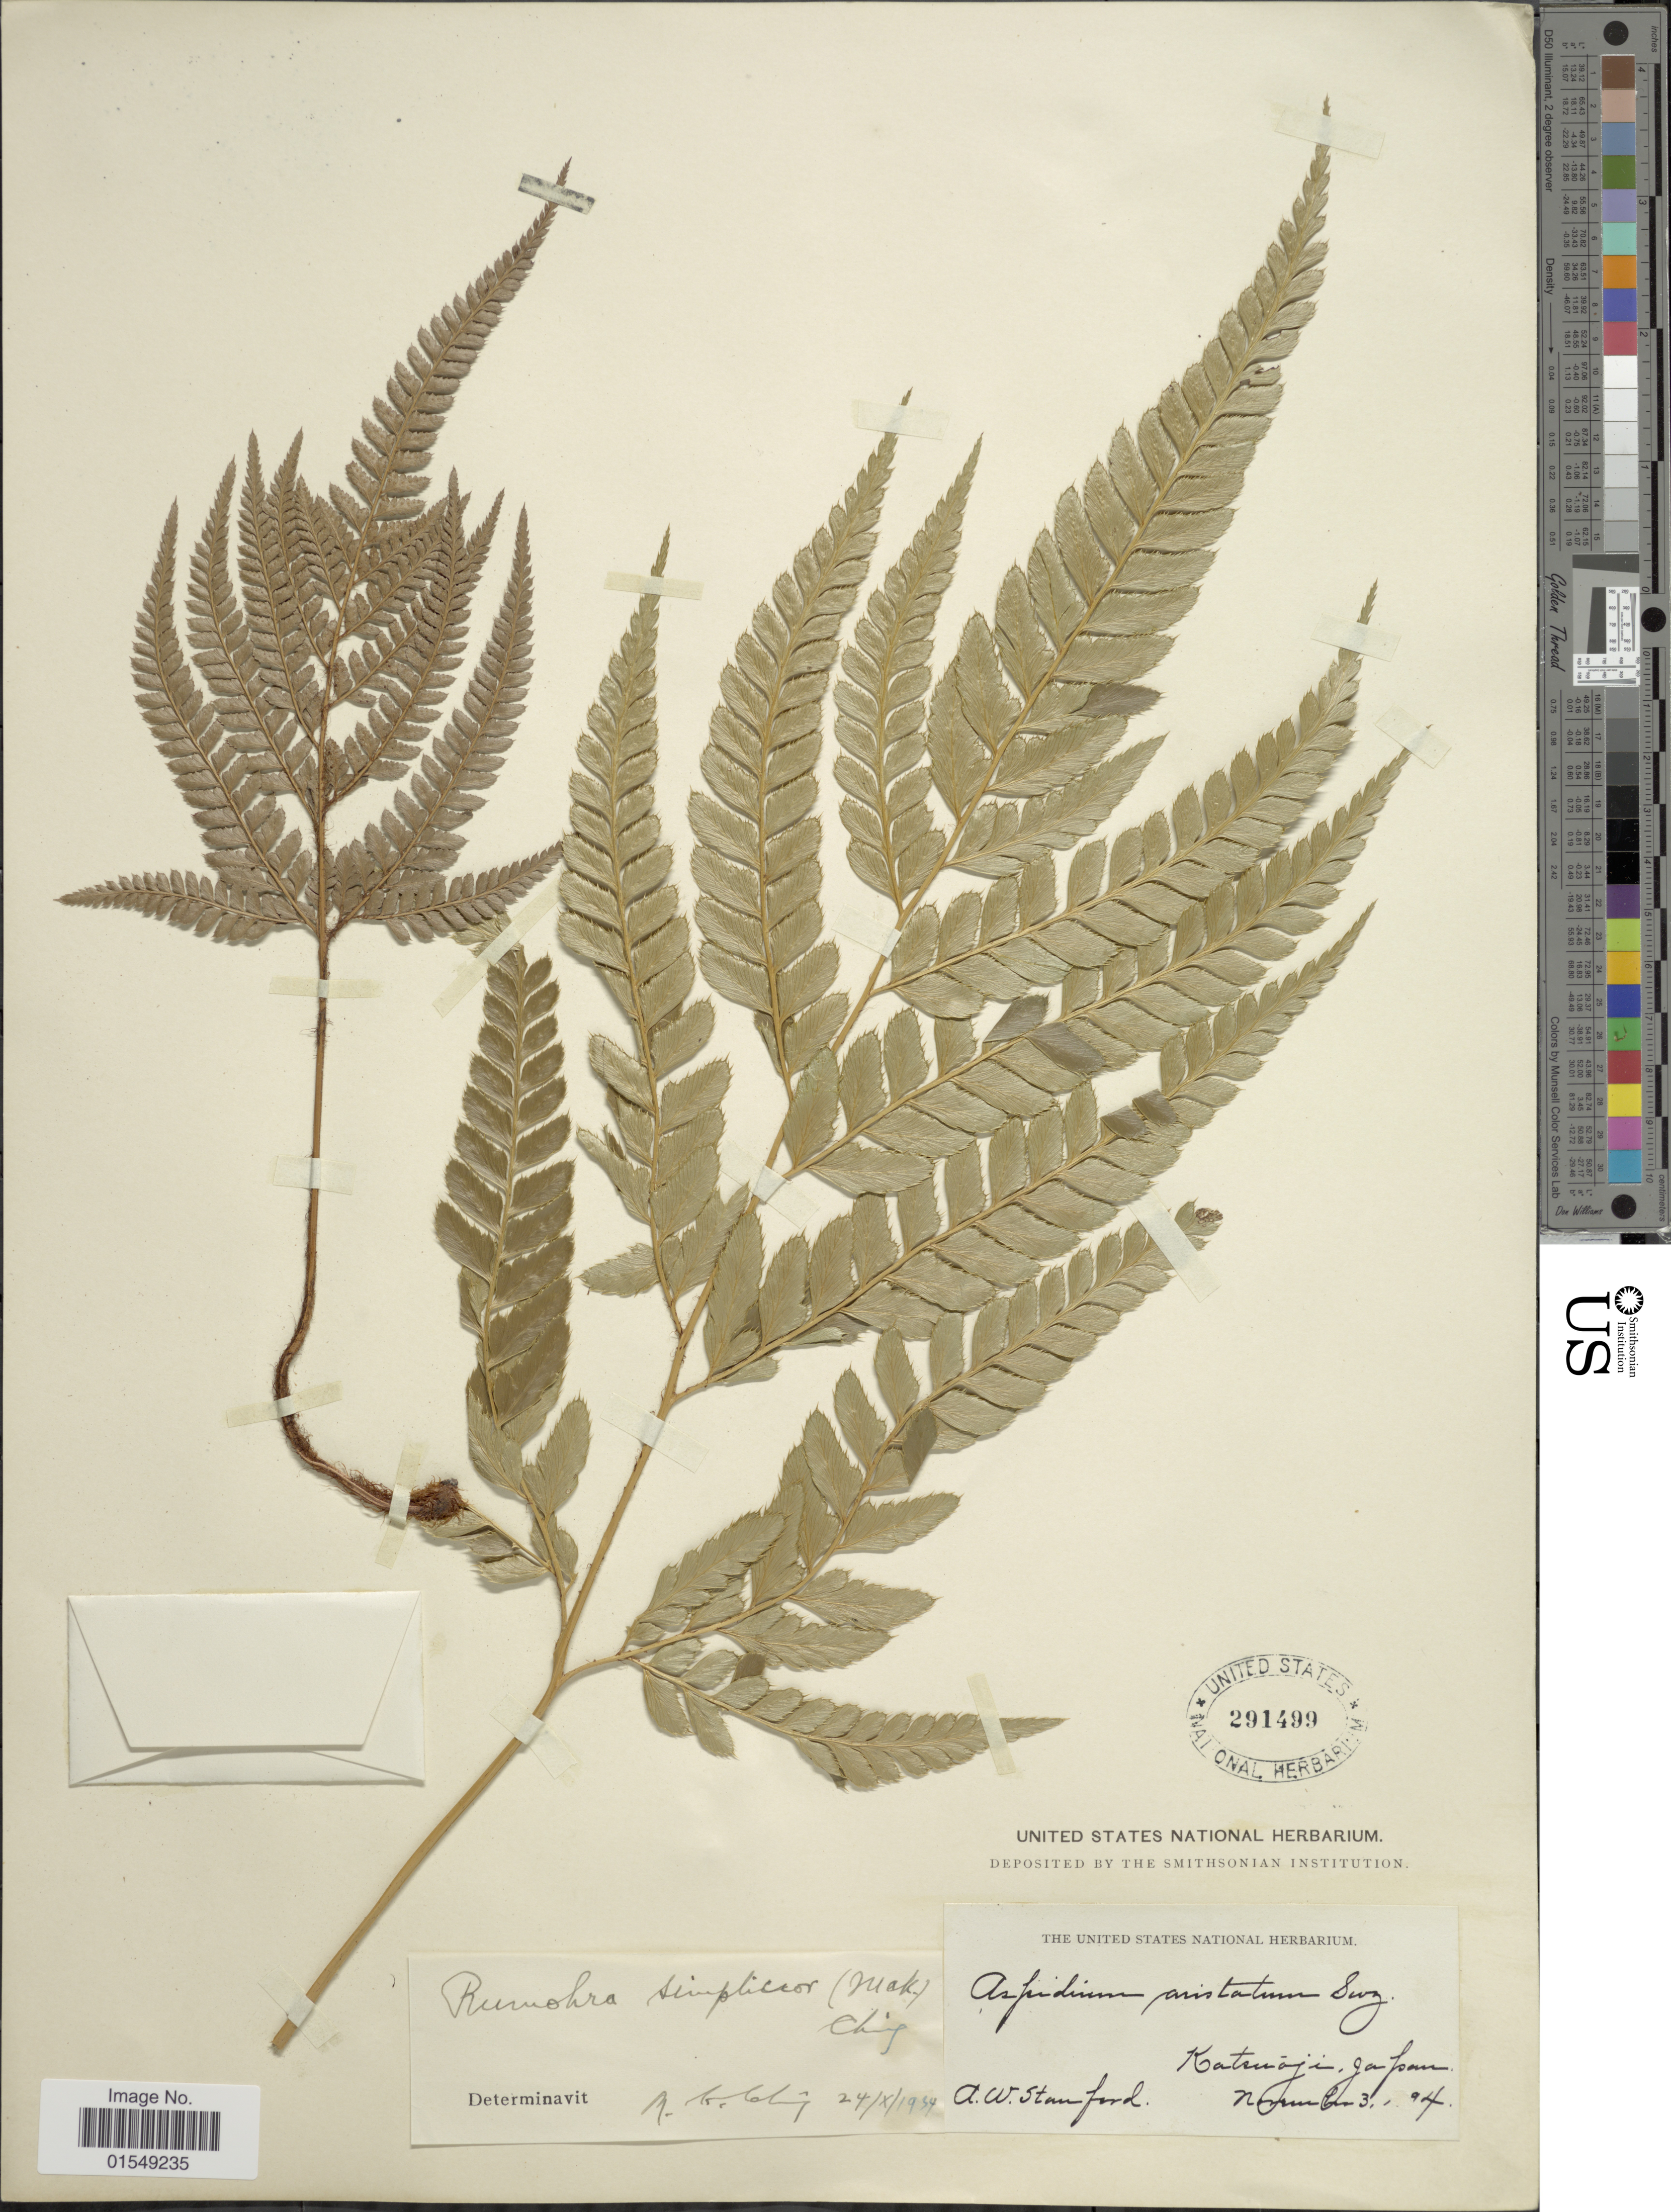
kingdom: Plantae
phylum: Tracheophyta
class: Polypodiopsida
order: Polypodiales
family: Dryopteridaceae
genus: Arachniodes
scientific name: Arachniodes simplicior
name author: (Makino) Ohwi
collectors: A. Stanford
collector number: s,n,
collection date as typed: Transcribed d/m/y: 3/11/4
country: Japan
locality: Katsuoji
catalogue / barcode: US 291499